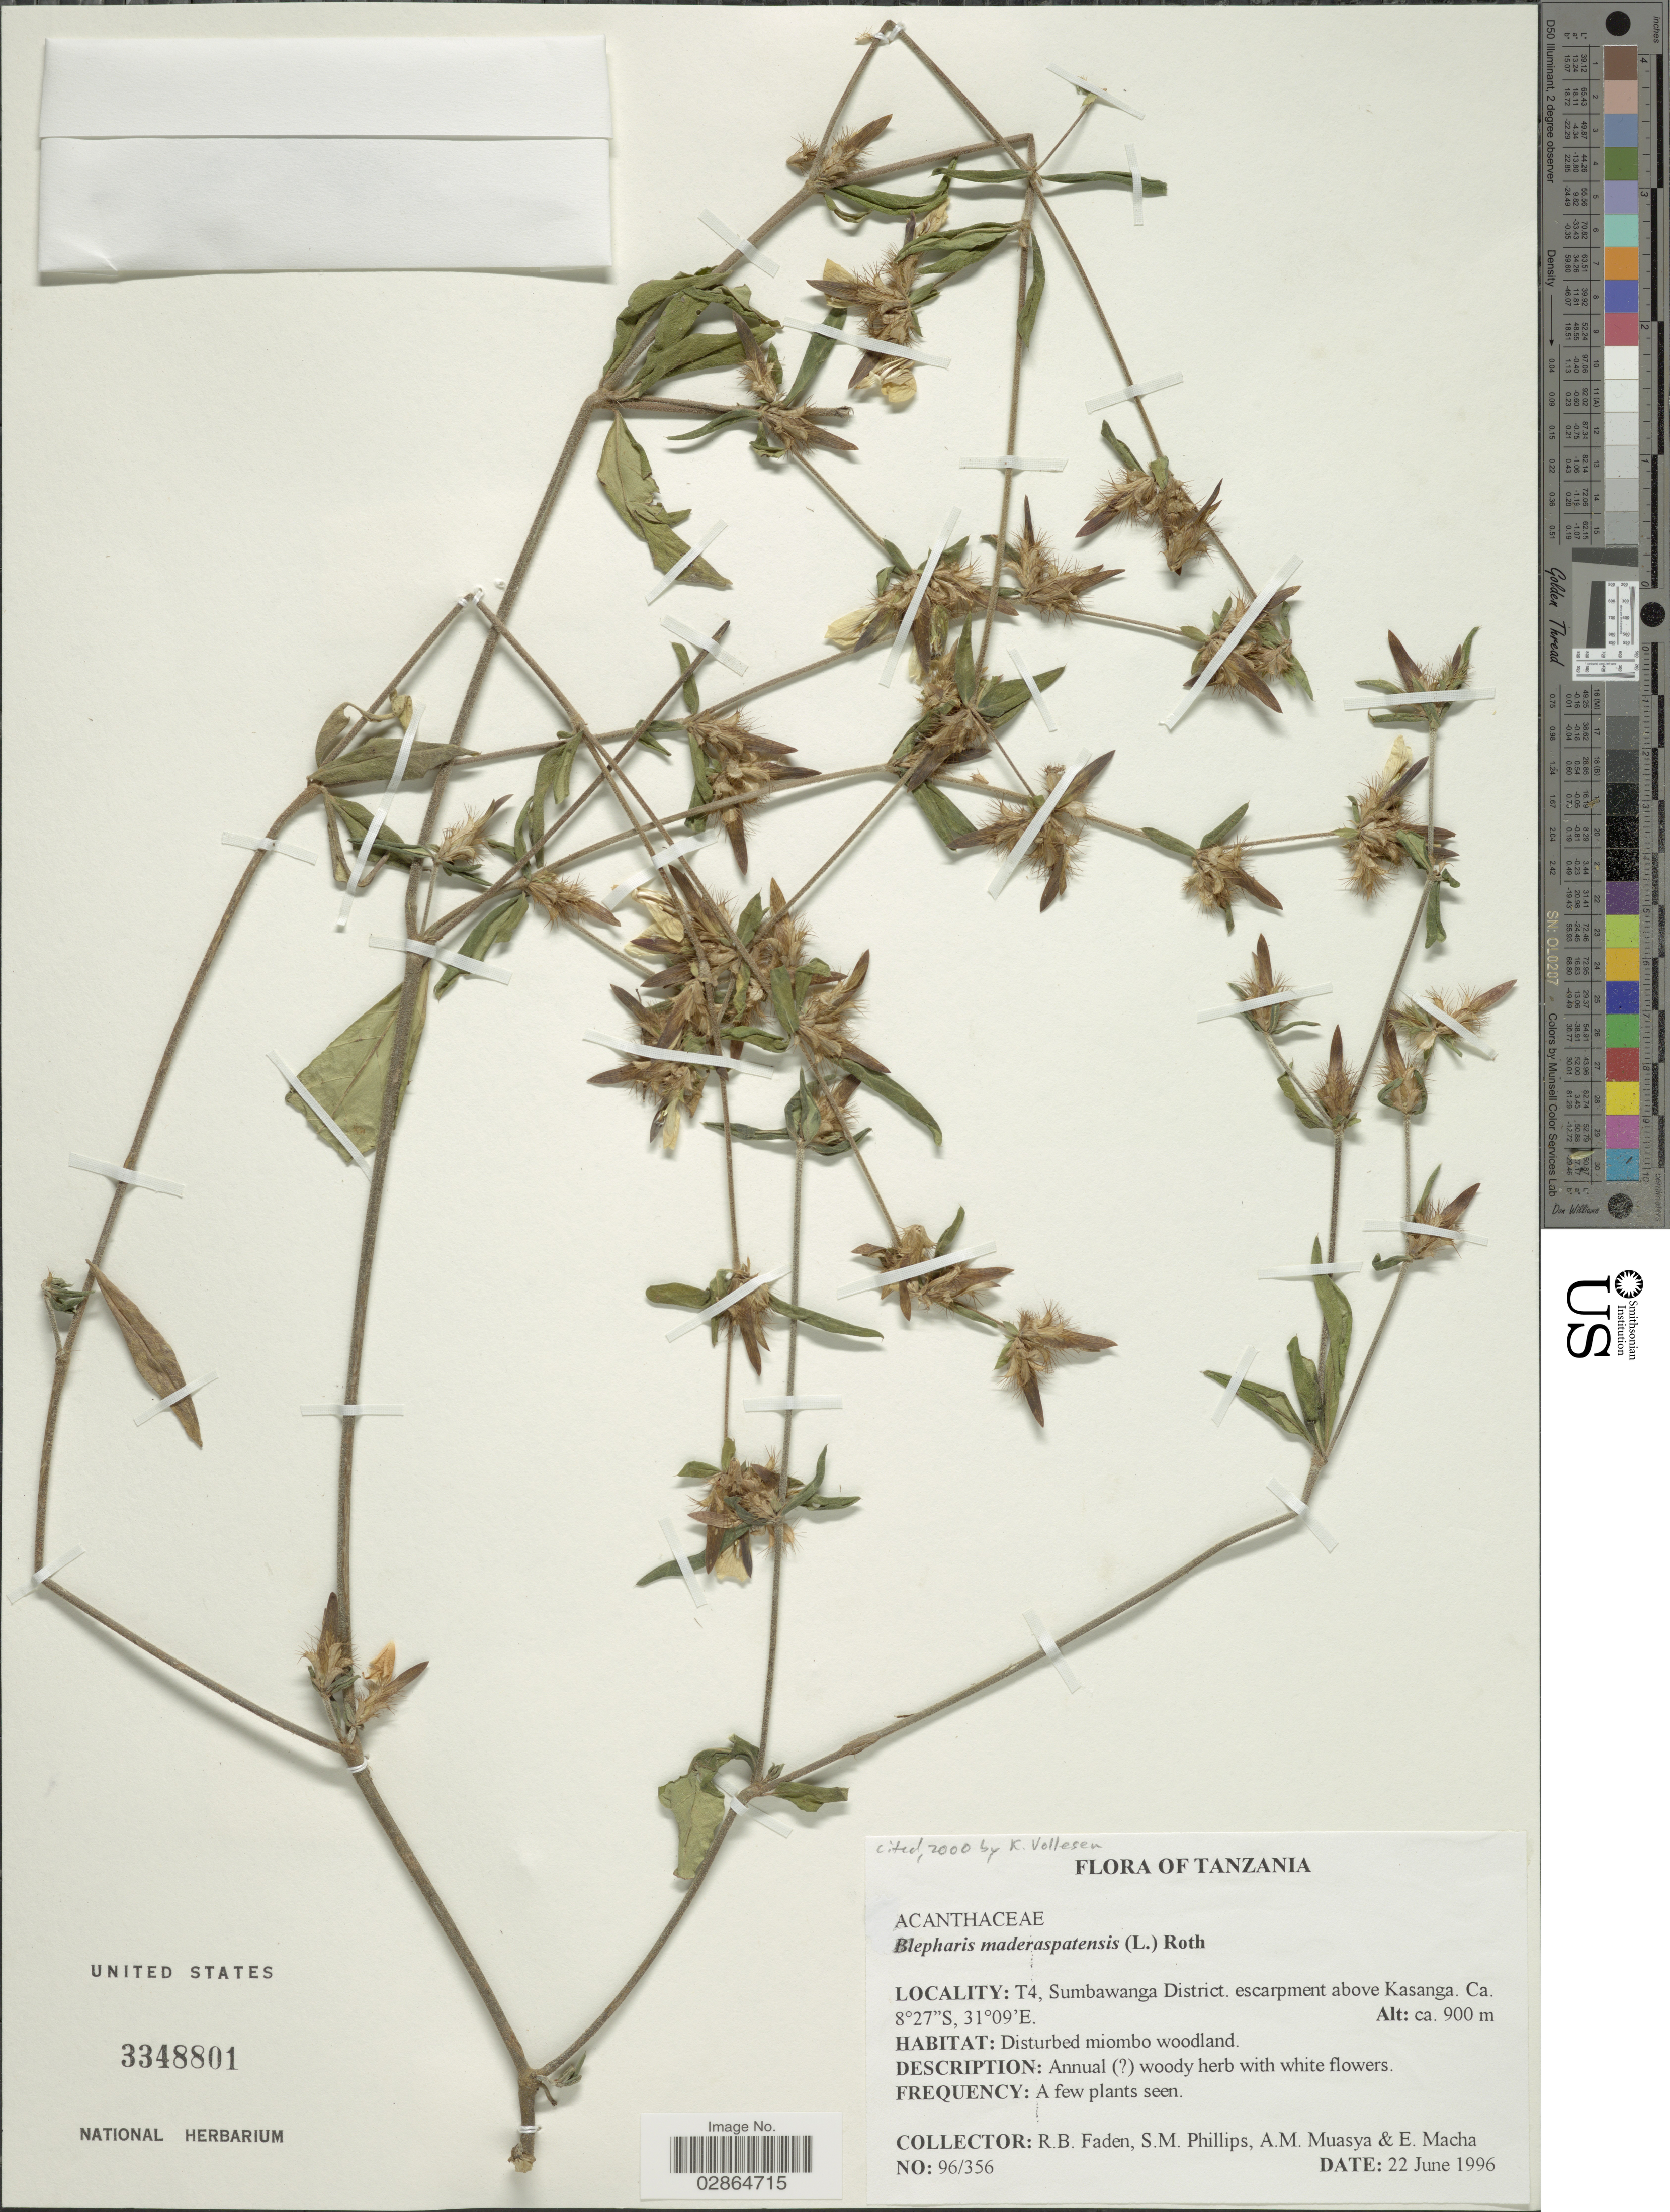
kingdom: Plantae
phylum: Tracheophyta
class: Magnoliopsida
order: Lamiales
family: Acanthaceae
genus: Blepharis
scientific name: Blepharis maderaspatensis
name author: (L.) B. Heyne ex Roth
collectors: R. B. Faden, S. M. Phillips, A. Muasya & E. Macha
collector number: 96/356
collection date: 1996-06-22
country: Tanzania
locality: T4, Sumbawanga District. escarpment above Kasanga.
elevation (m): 900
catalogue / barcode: US 3348801